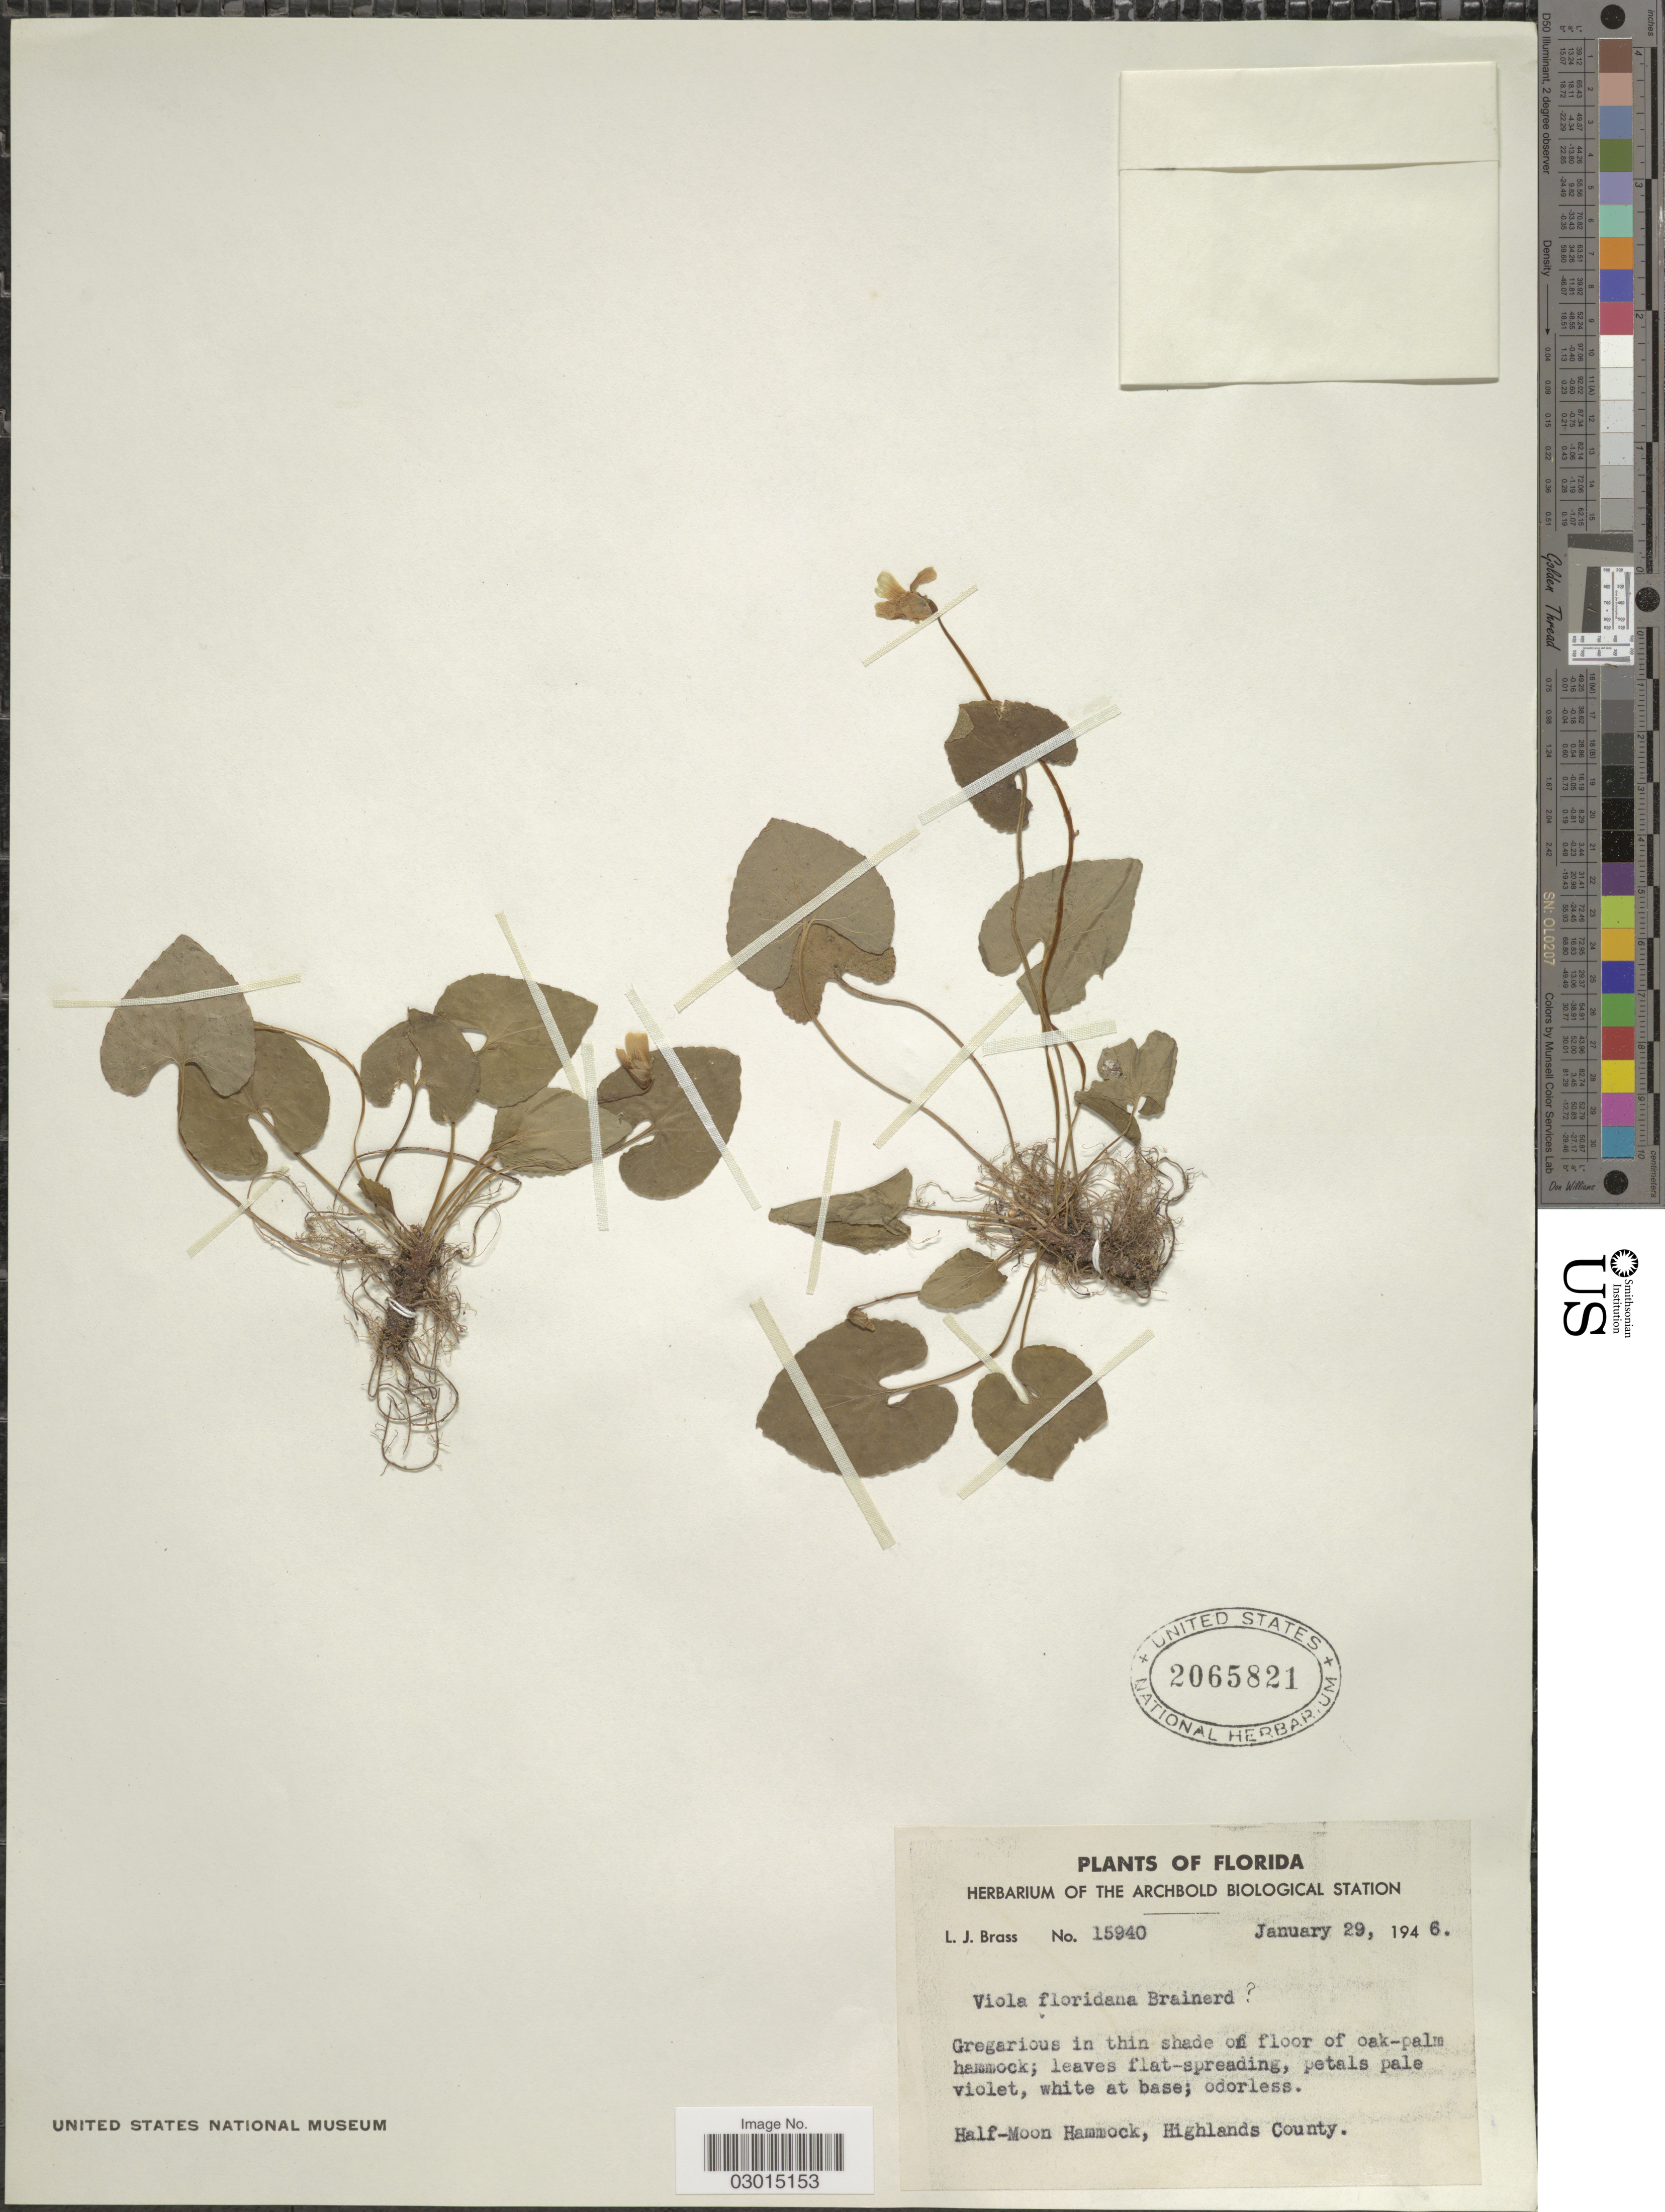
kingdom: Plantae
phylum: Tracheophyta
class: Magnoliopsida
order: Malpighiales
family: Violaceae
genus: Viola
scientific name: Viola floridana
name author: Brainerd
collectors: L. J. Brass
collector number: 15940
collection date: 1946-01-29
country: United States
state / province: Florida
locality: Half-Moon Hammock, Highlands County.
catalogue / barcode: US 2065821